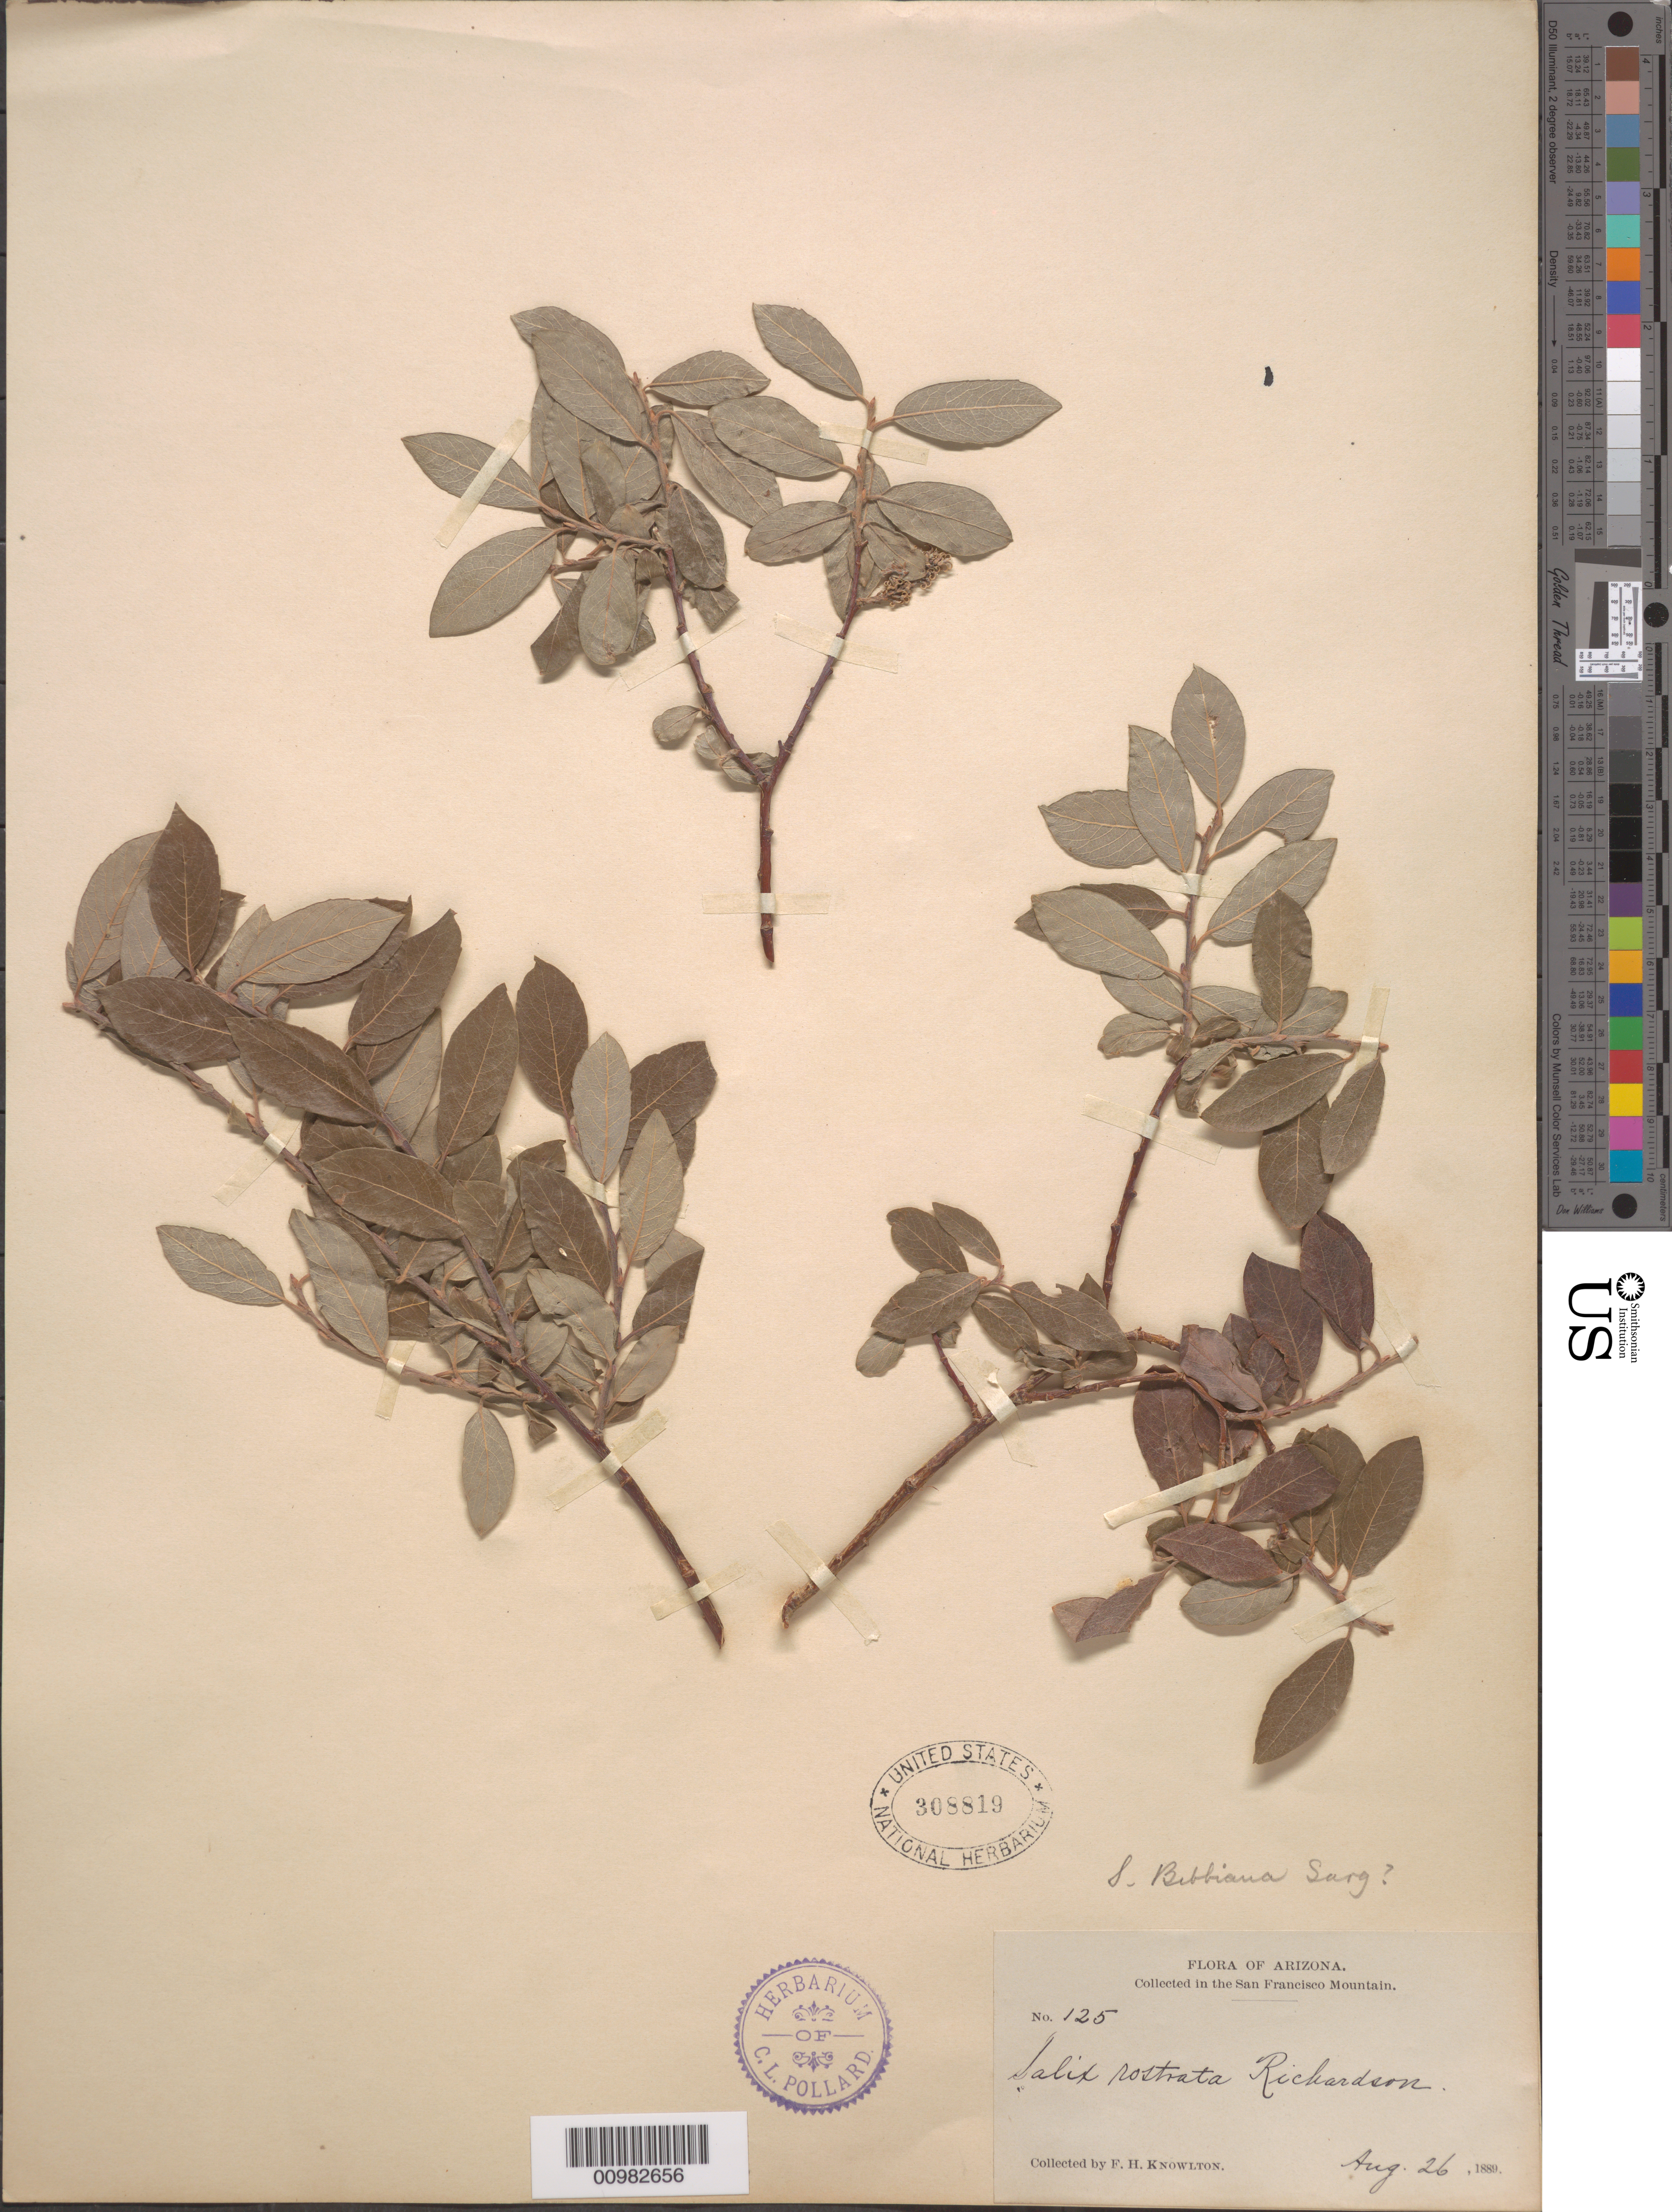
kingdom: Plantae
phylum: Tracheophyta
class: Magnoliopsida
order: Malpighiales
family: Salicaceae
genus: Salix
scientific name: Salix bebbiana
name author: Sarg.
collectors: F. H. Knowlton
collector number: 125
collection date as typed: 26 Aug 1889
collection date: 1889-08-26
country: United States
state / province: Arizona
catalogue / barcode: US 308819